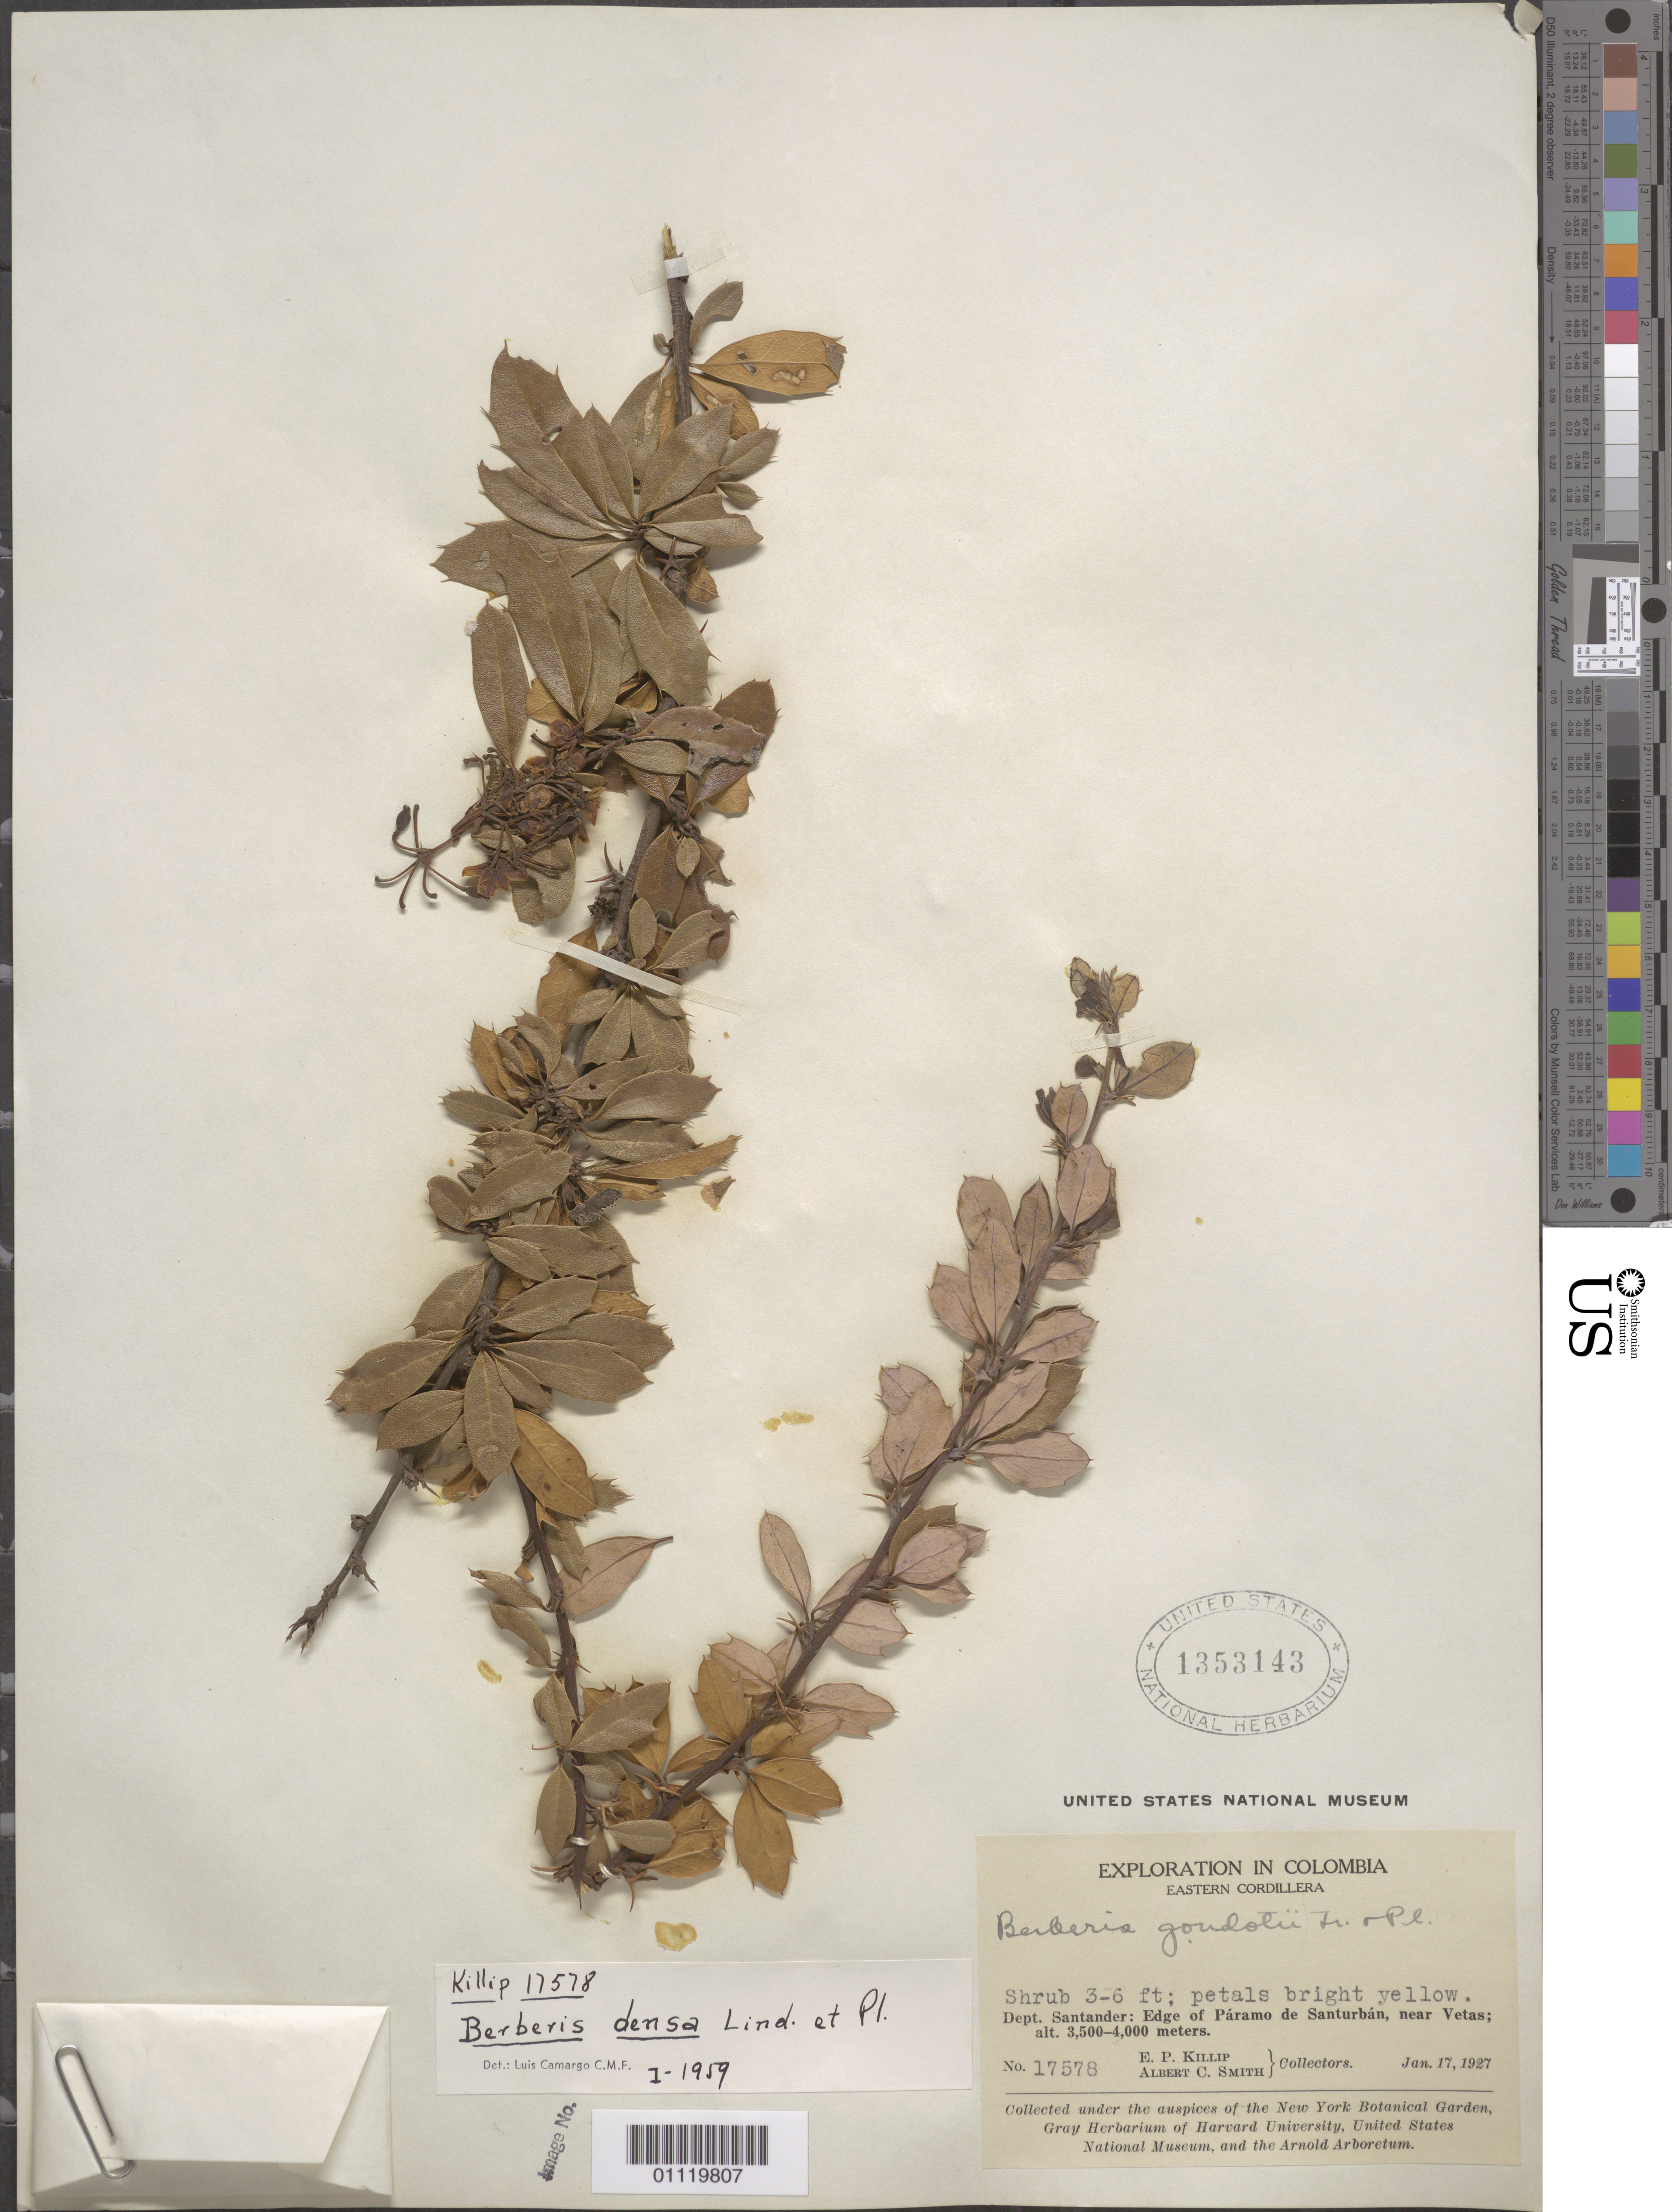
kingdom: Plantae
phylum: Tracheophyta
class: Magnoliopsida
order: Ranunculales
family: Berberidaceae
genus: Berberis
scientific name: Berberis densa Linden & Planch.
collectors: E. P. Killip & A. C. Smith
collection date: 1927-01-17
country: Colombia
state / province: Santander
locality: Eastern Cordillera, edge of Santurban Paramo, near Vetas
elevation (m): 3500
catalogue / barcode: US 1353143